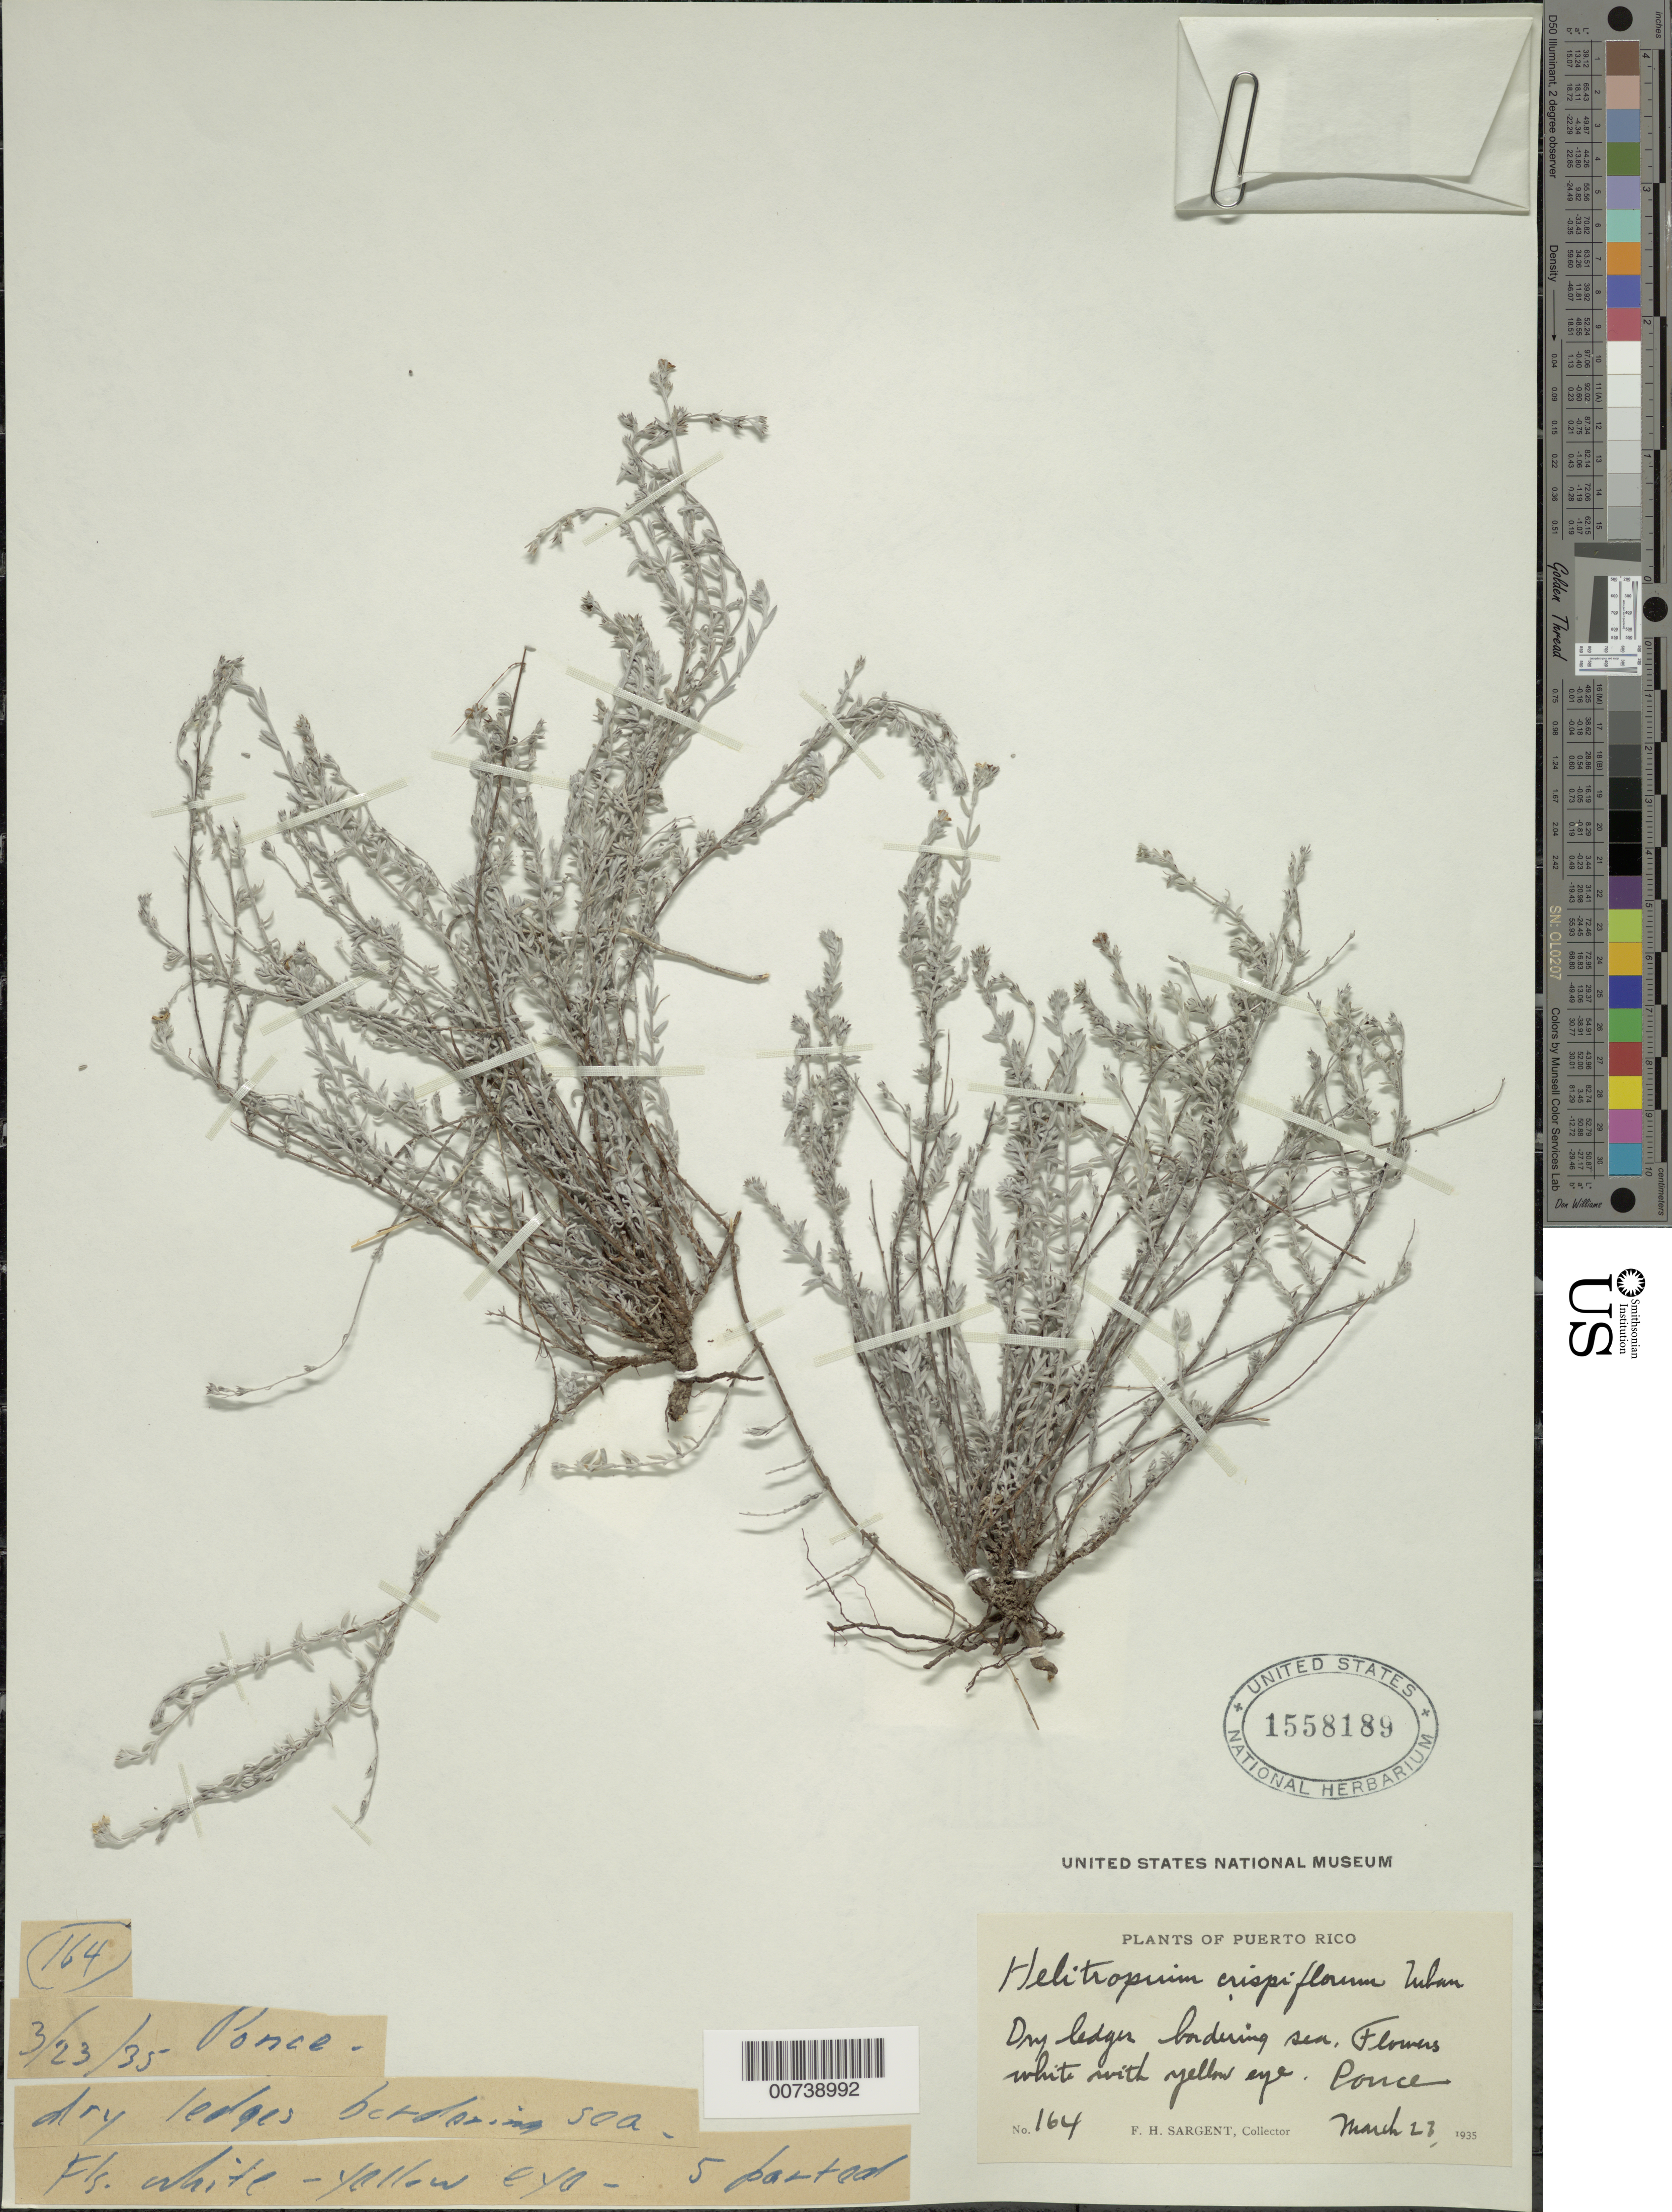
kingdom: Plantae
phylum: Tracheophyta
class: Magnoliopsida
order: Boraginales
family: Heliotropiaceae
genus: Heliotropium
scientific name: Heliotropium microphyllum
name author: Sw. ex Wikstr.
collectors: F. H. Sargent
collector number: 164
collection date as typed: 23 Mar 1935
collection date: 1935-03-23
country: Puerto Rico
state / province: Ponce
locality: Ponce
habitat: Dry ledges bordering sea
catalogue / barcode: US 1558189